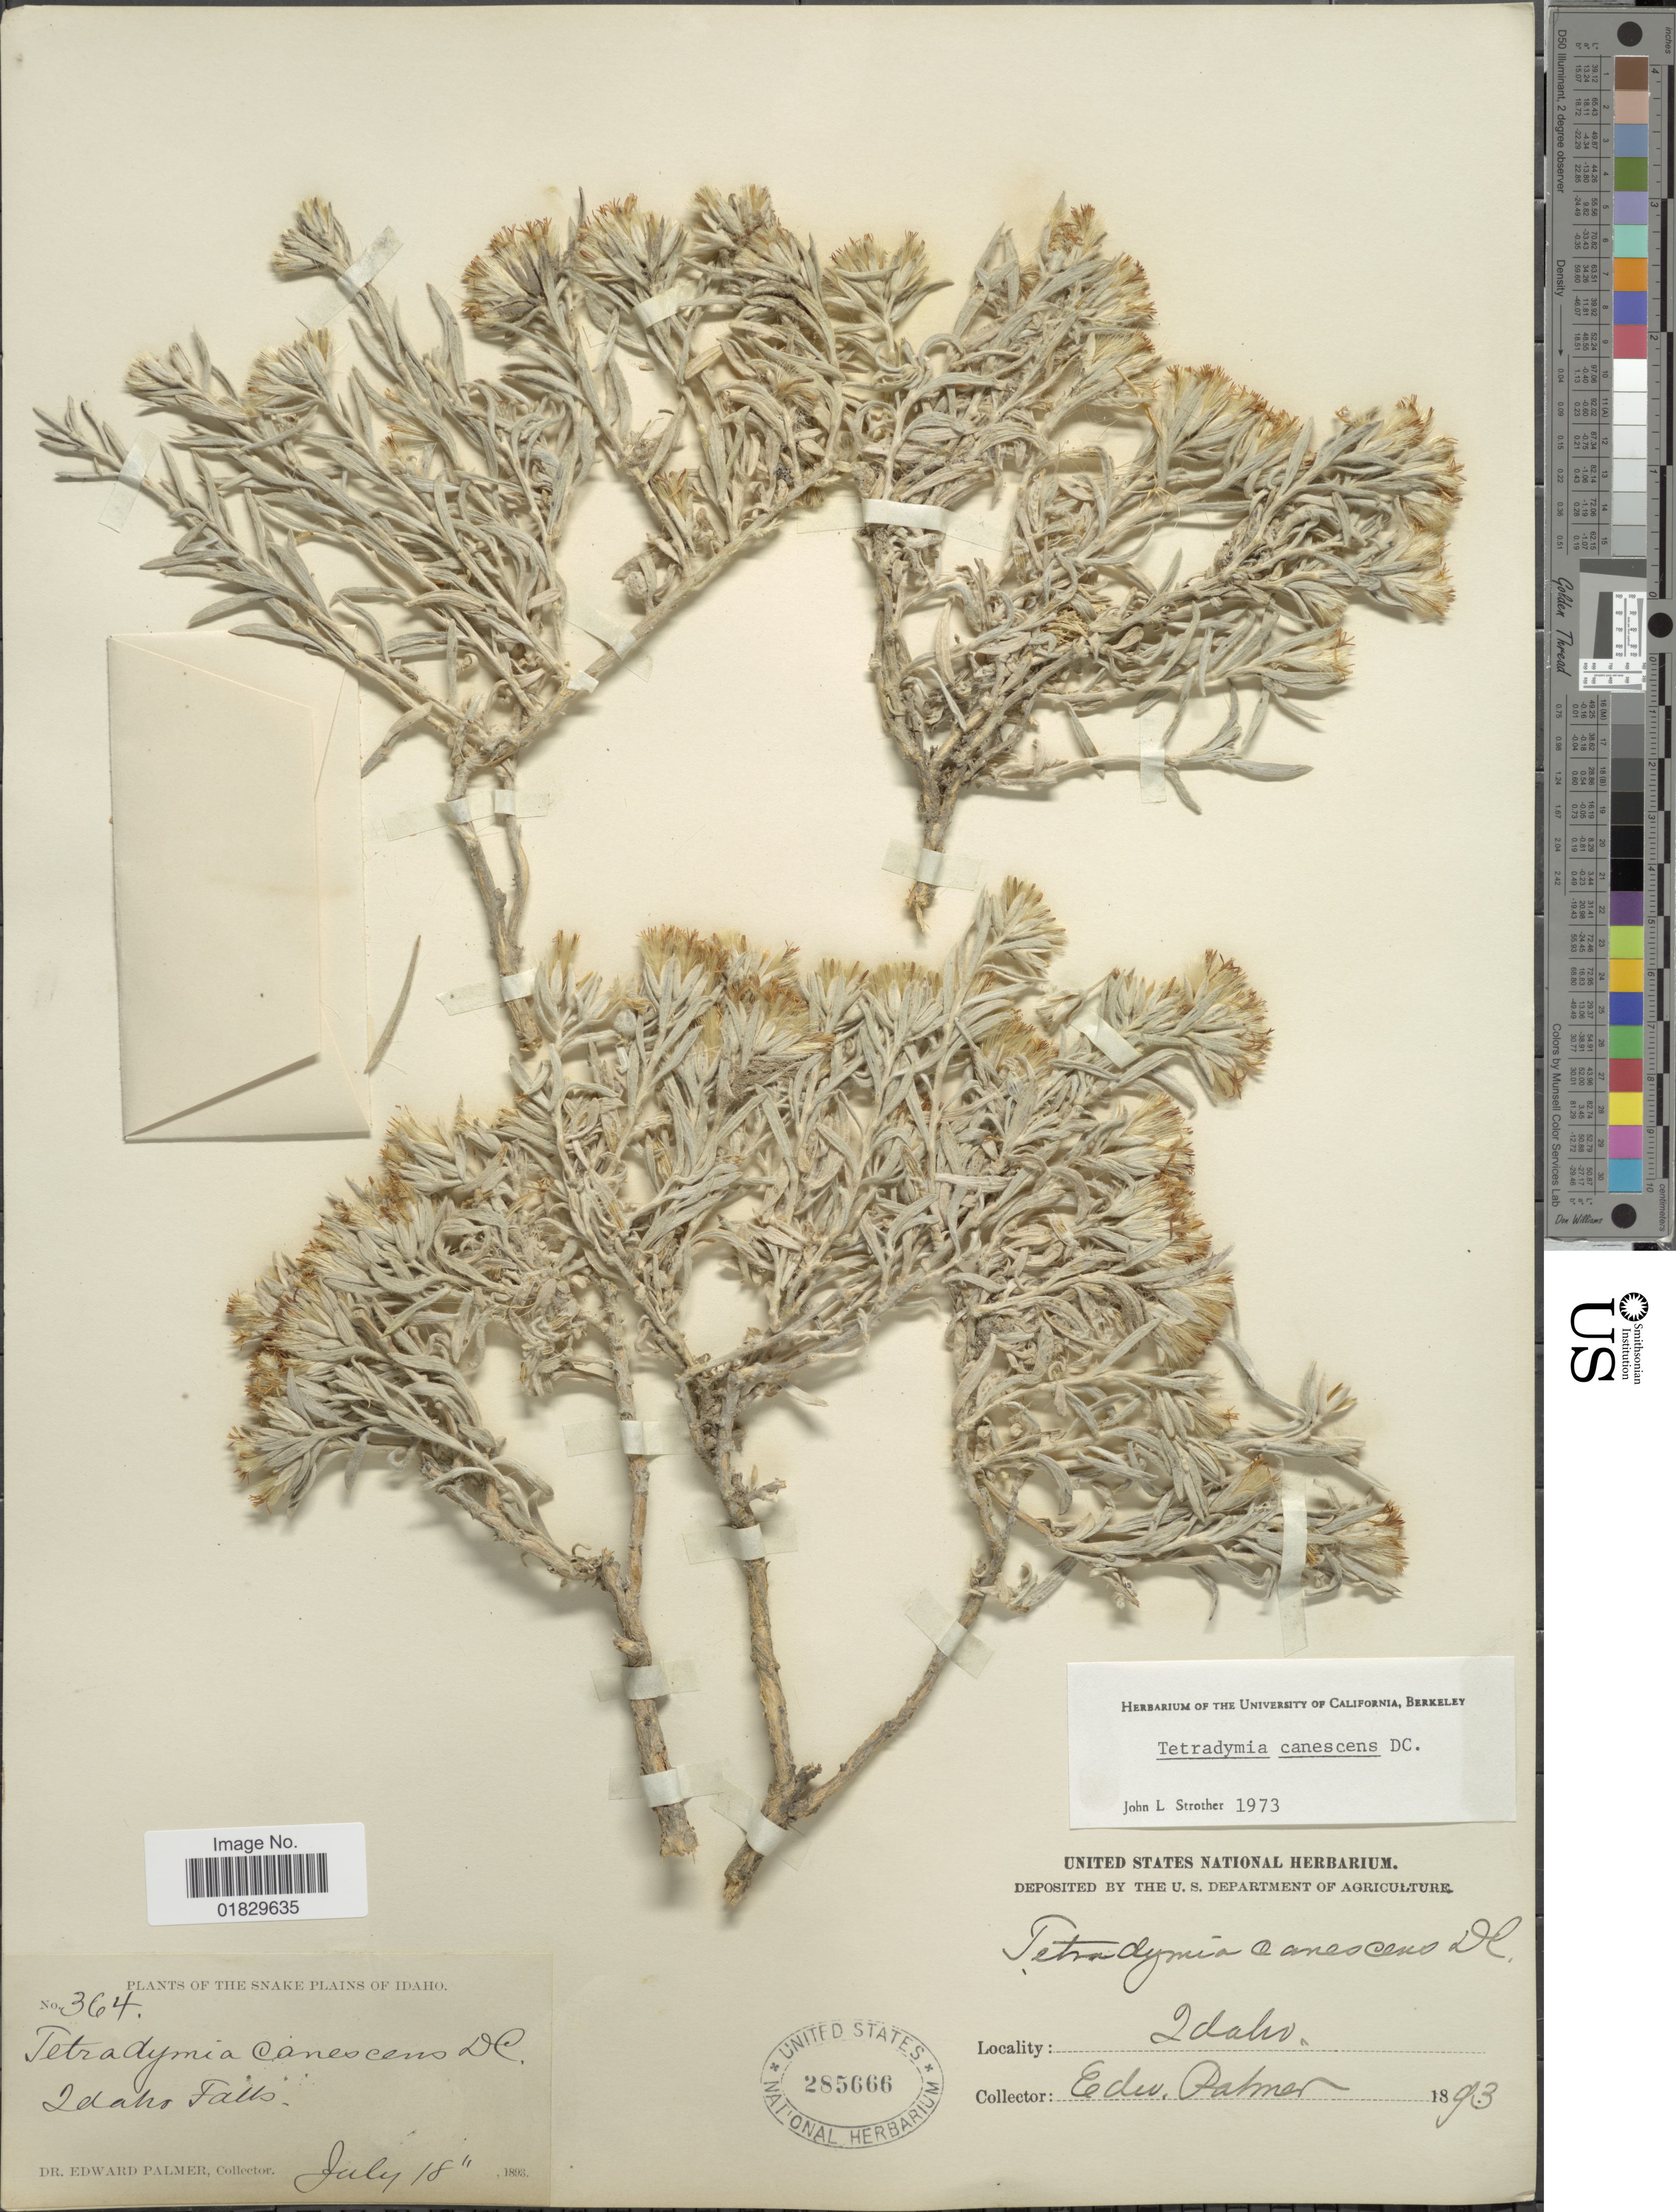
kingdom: Plantae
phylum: Tracheophyta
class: Magnoliopsida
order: Asterales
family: Asteraceae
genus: Tetradymia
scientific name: Tetradymia canescens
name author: DC.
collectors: E. Palmer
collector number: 364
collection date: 1893-07-18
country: United States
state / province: Idaho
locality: Snake Plains of Idaho. Idaho Falls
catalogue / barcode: US 285666